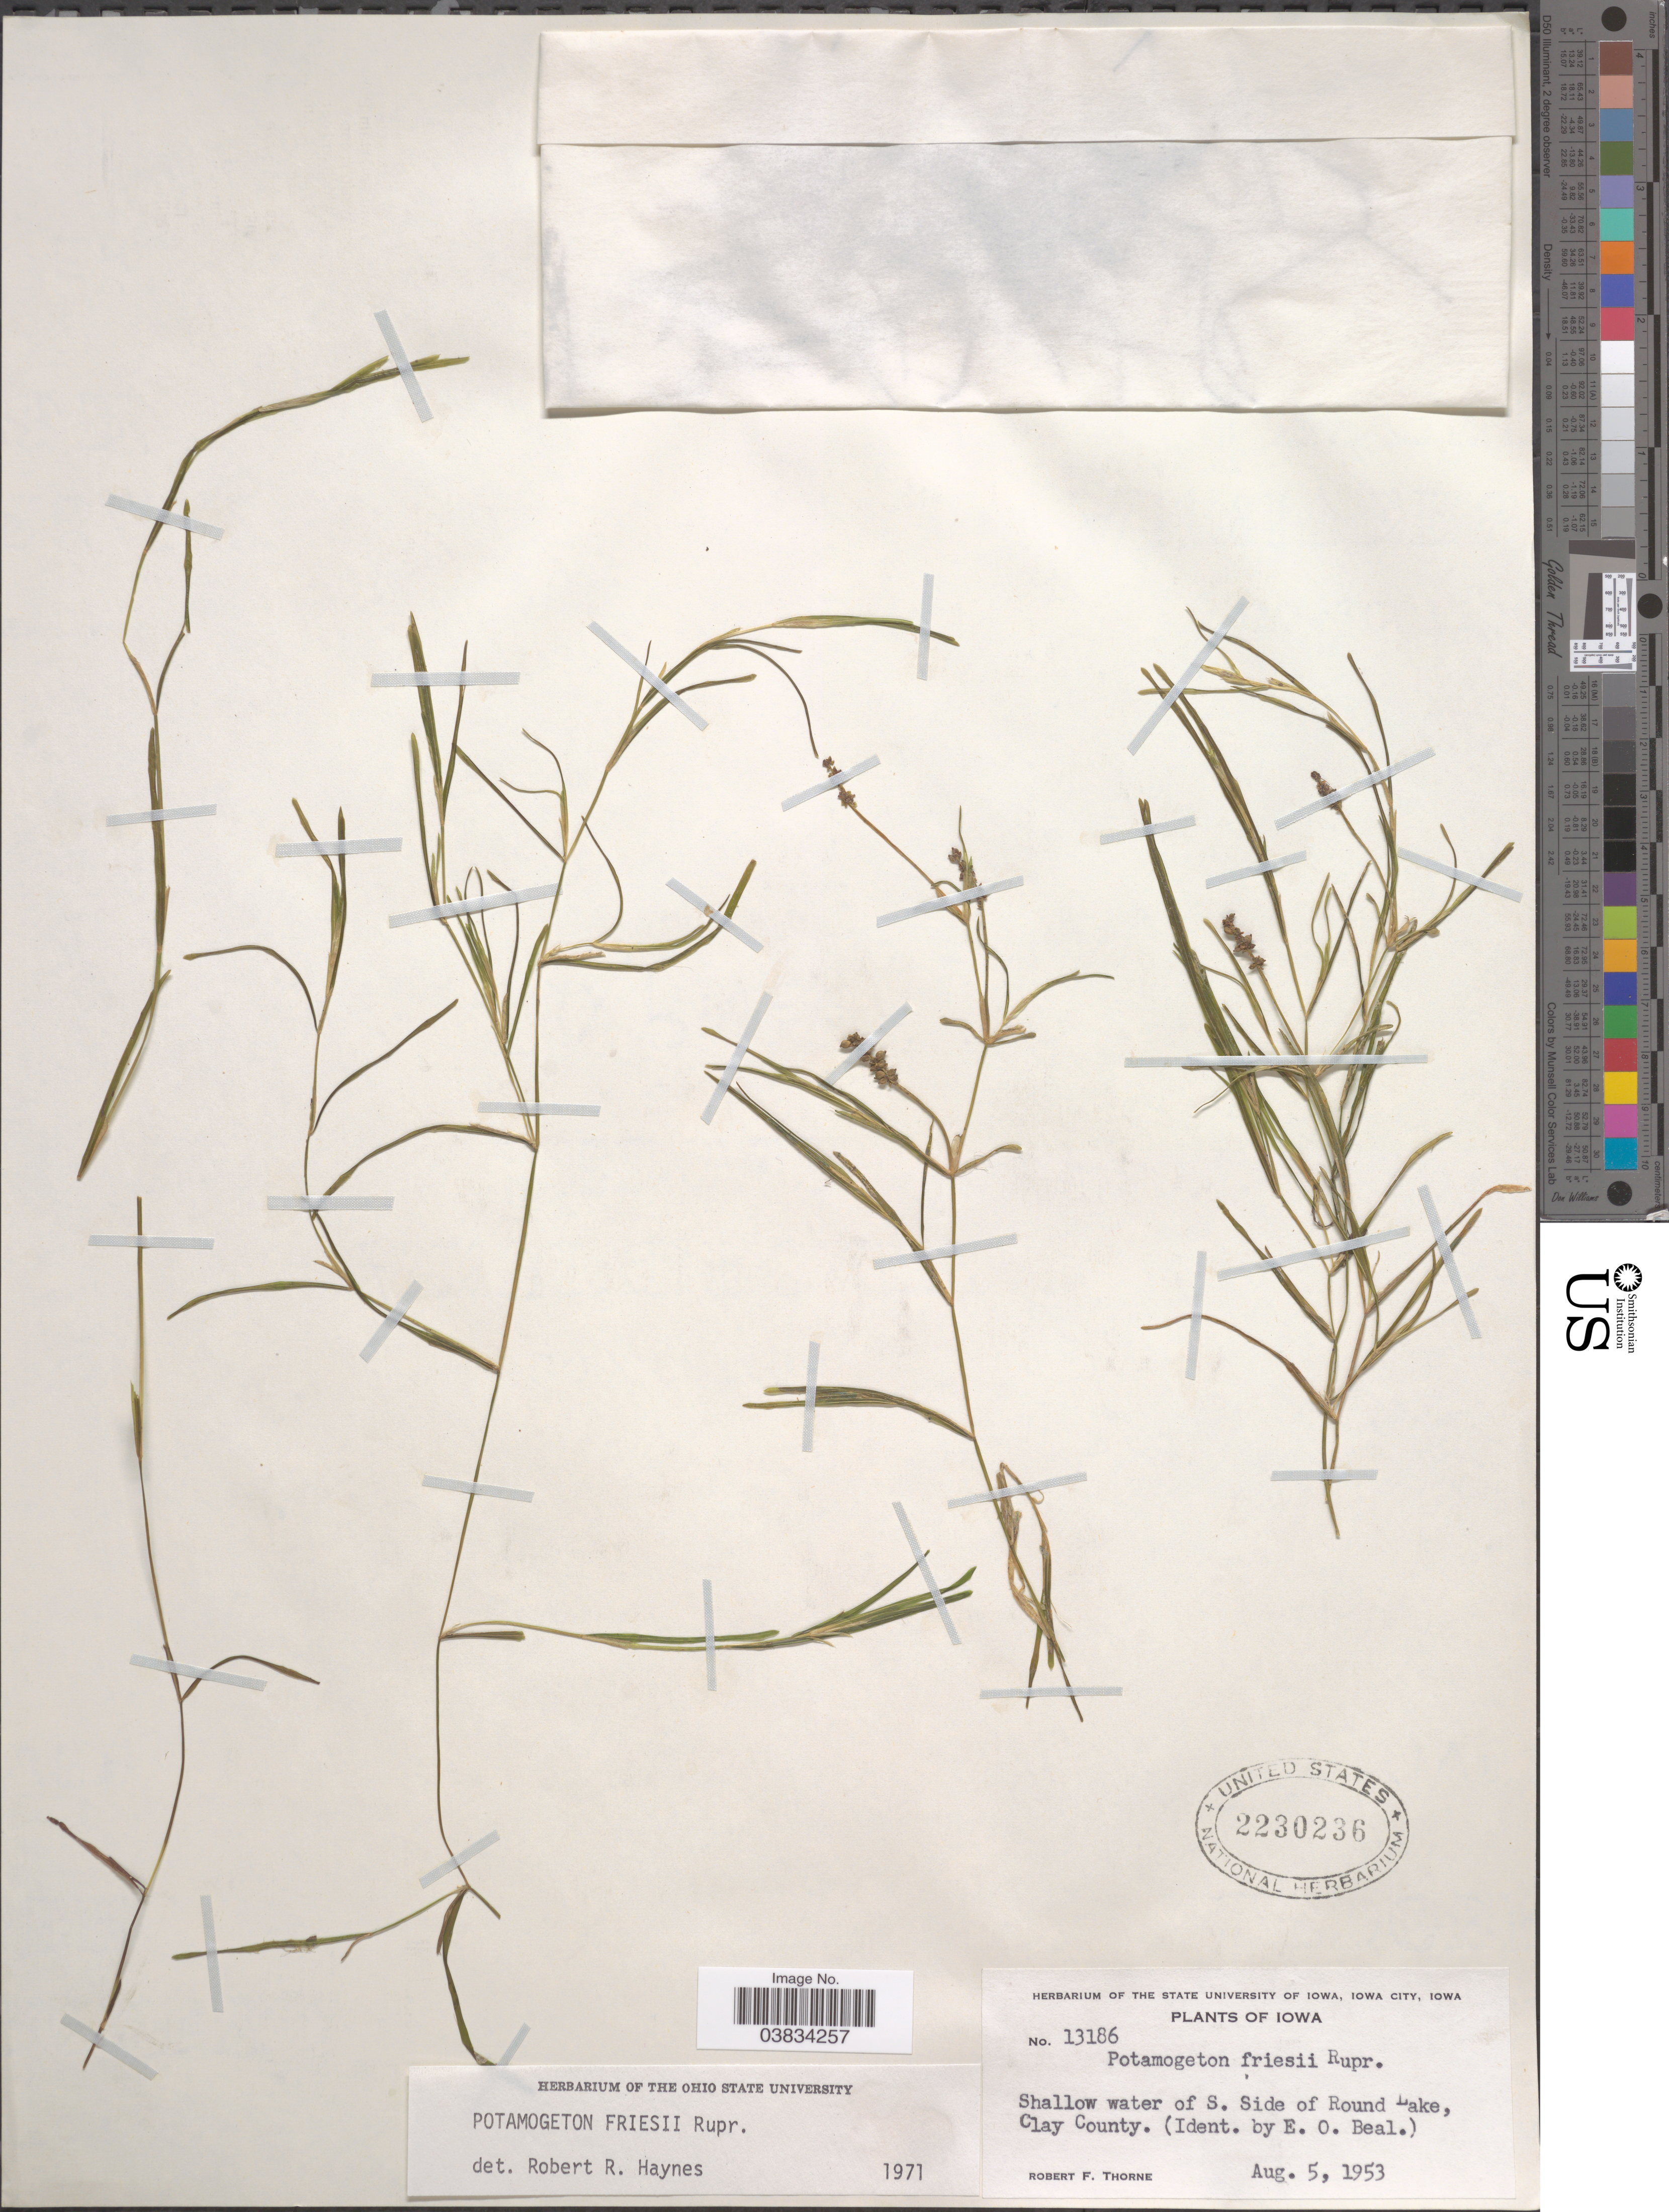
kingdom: Plantae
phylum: Tracheophyta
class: Liliopsida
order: Alismatales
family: Potamogetonaceae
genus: Potamogeton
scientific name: Potamogeton friesii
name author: Rupr.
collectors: R. F. Thorne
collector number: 13186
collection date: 1953-08-05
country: United States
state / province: Iowa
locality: Shallow water of S. Side of Round Lake, Clay County.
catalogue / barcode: US 2230236